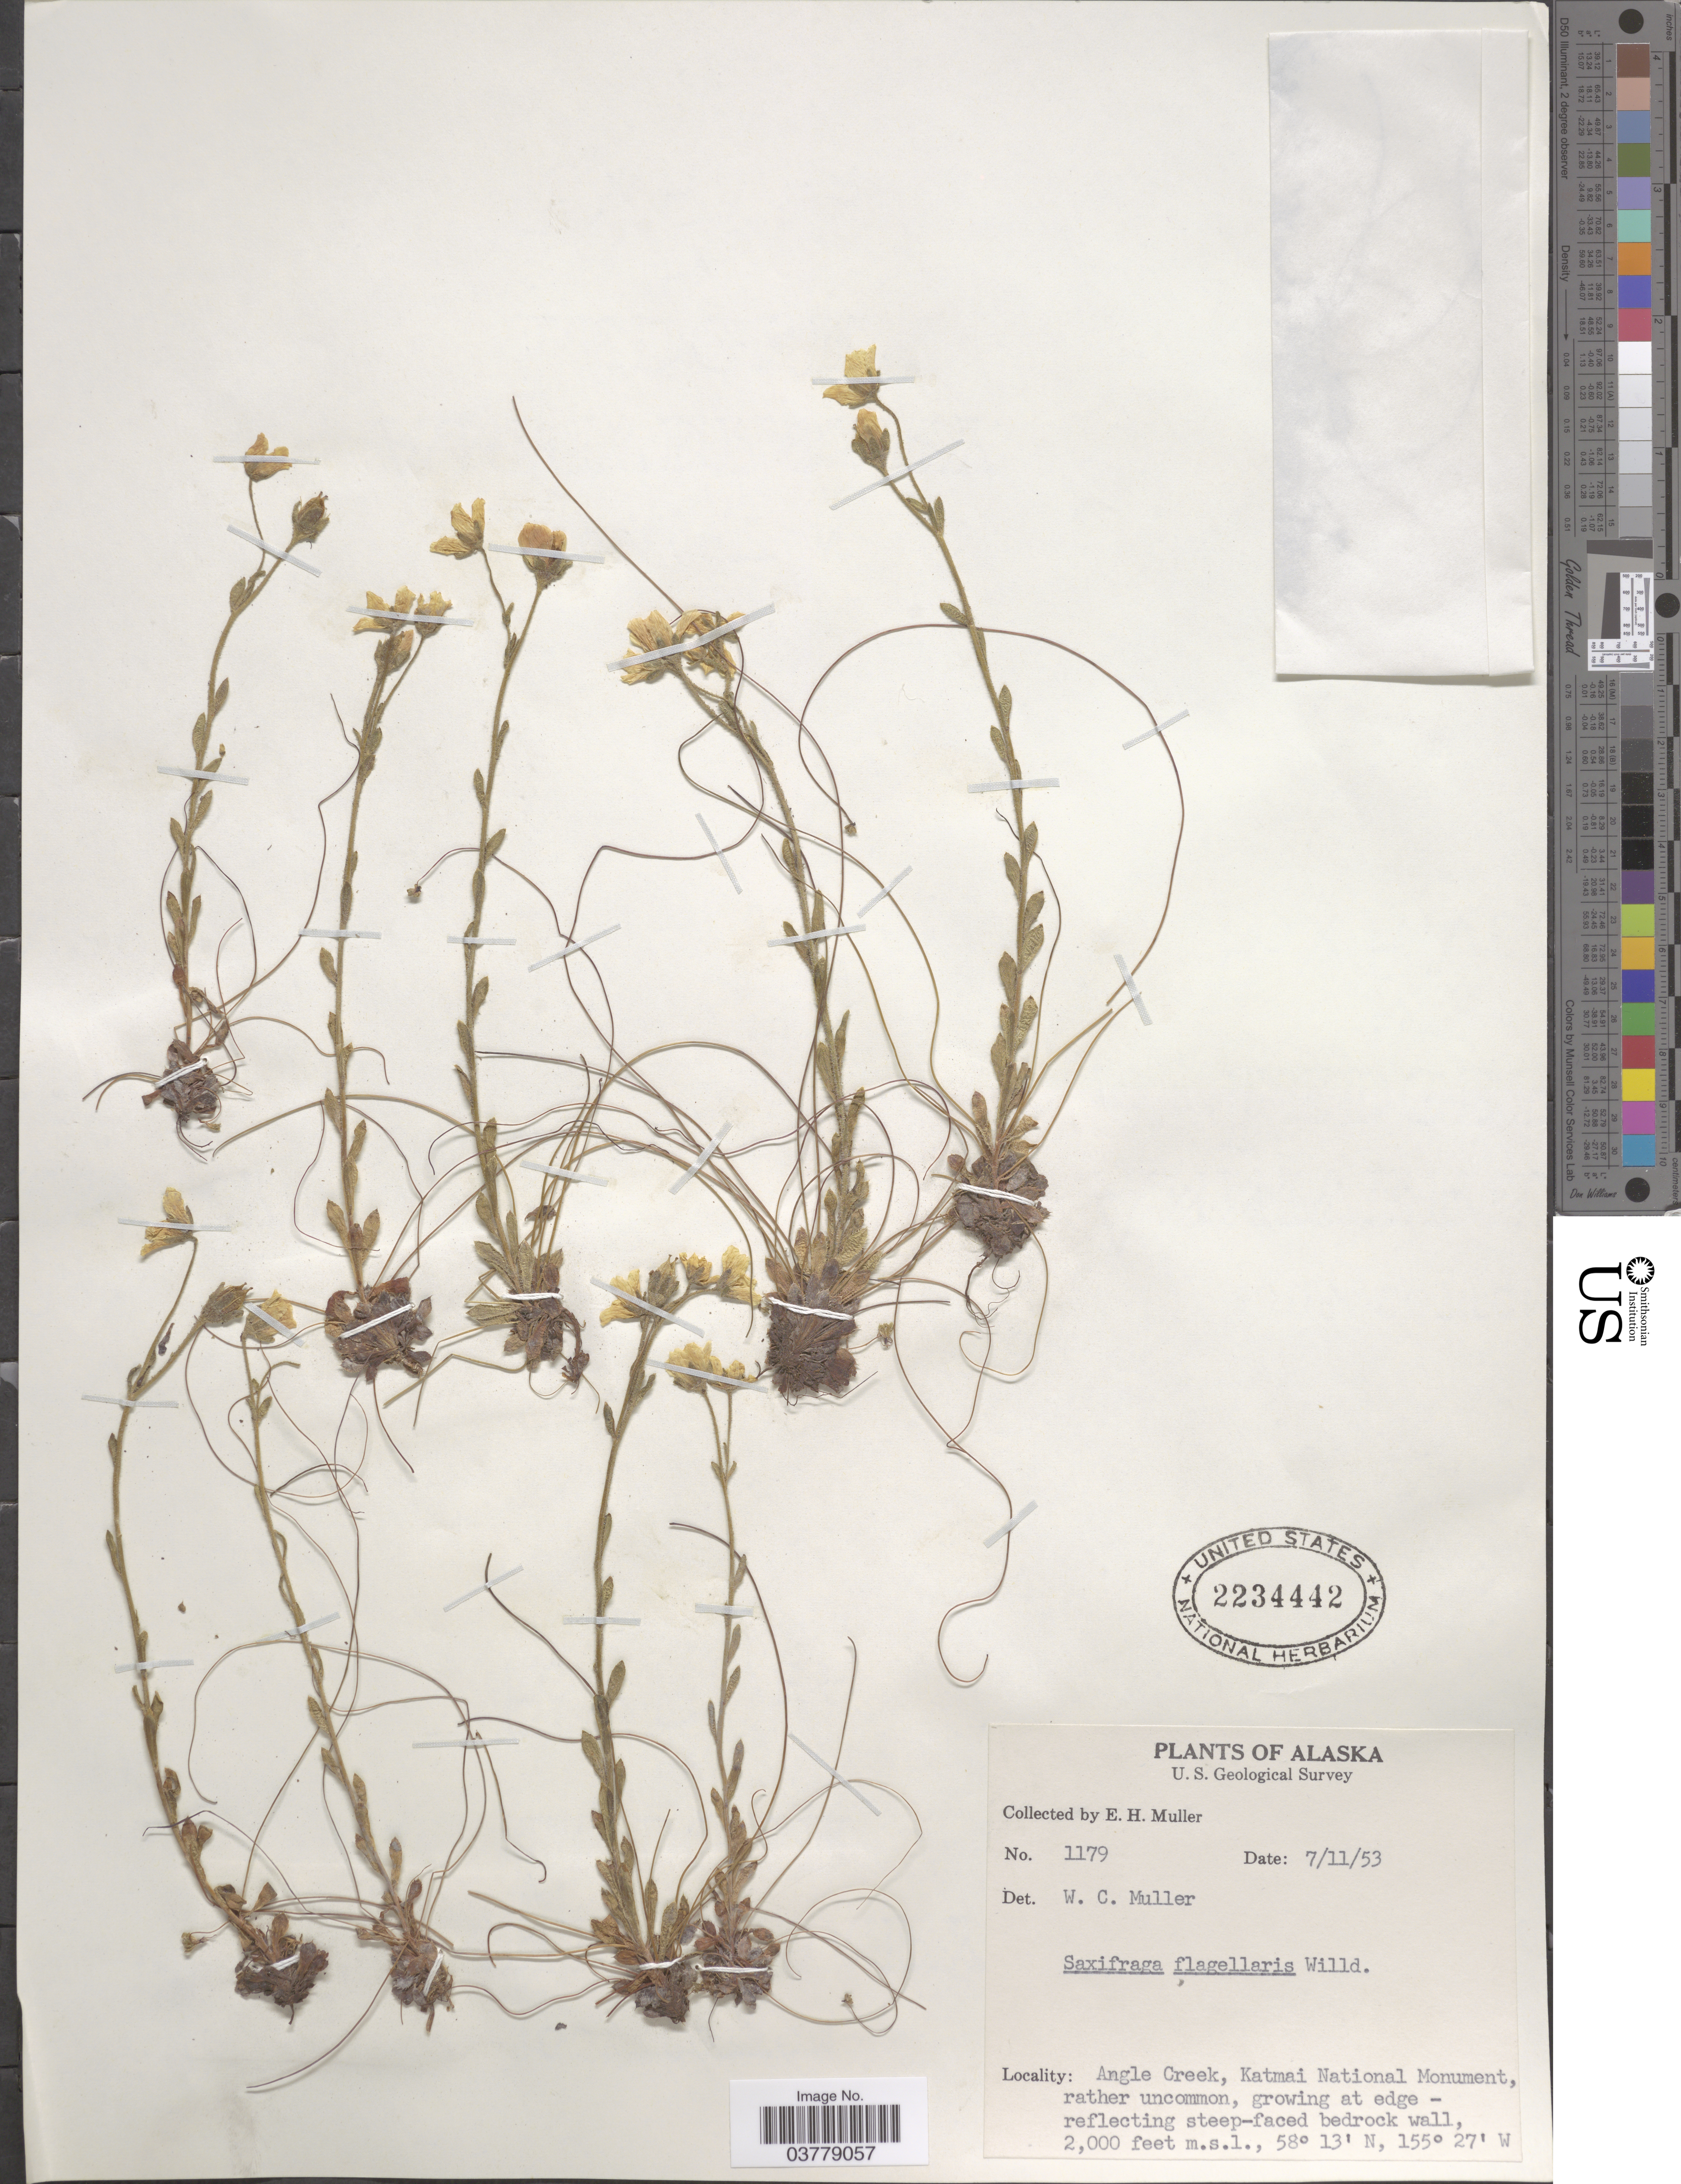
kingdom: Plantae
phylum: Tracheophyta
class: Magnoliopsida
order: Saxifragales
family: Saxifragaceae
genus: Saxifraga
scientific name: Saxifraga flagellaris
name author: Willd. ex Sternb.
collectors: E. H. Muller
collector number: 1179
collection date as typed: Transcribed d/m/y: 11/7/53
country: United States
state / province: Alaska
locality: Angle Creek, Katmai National Monument.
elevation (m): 610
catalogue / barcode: US 2234442